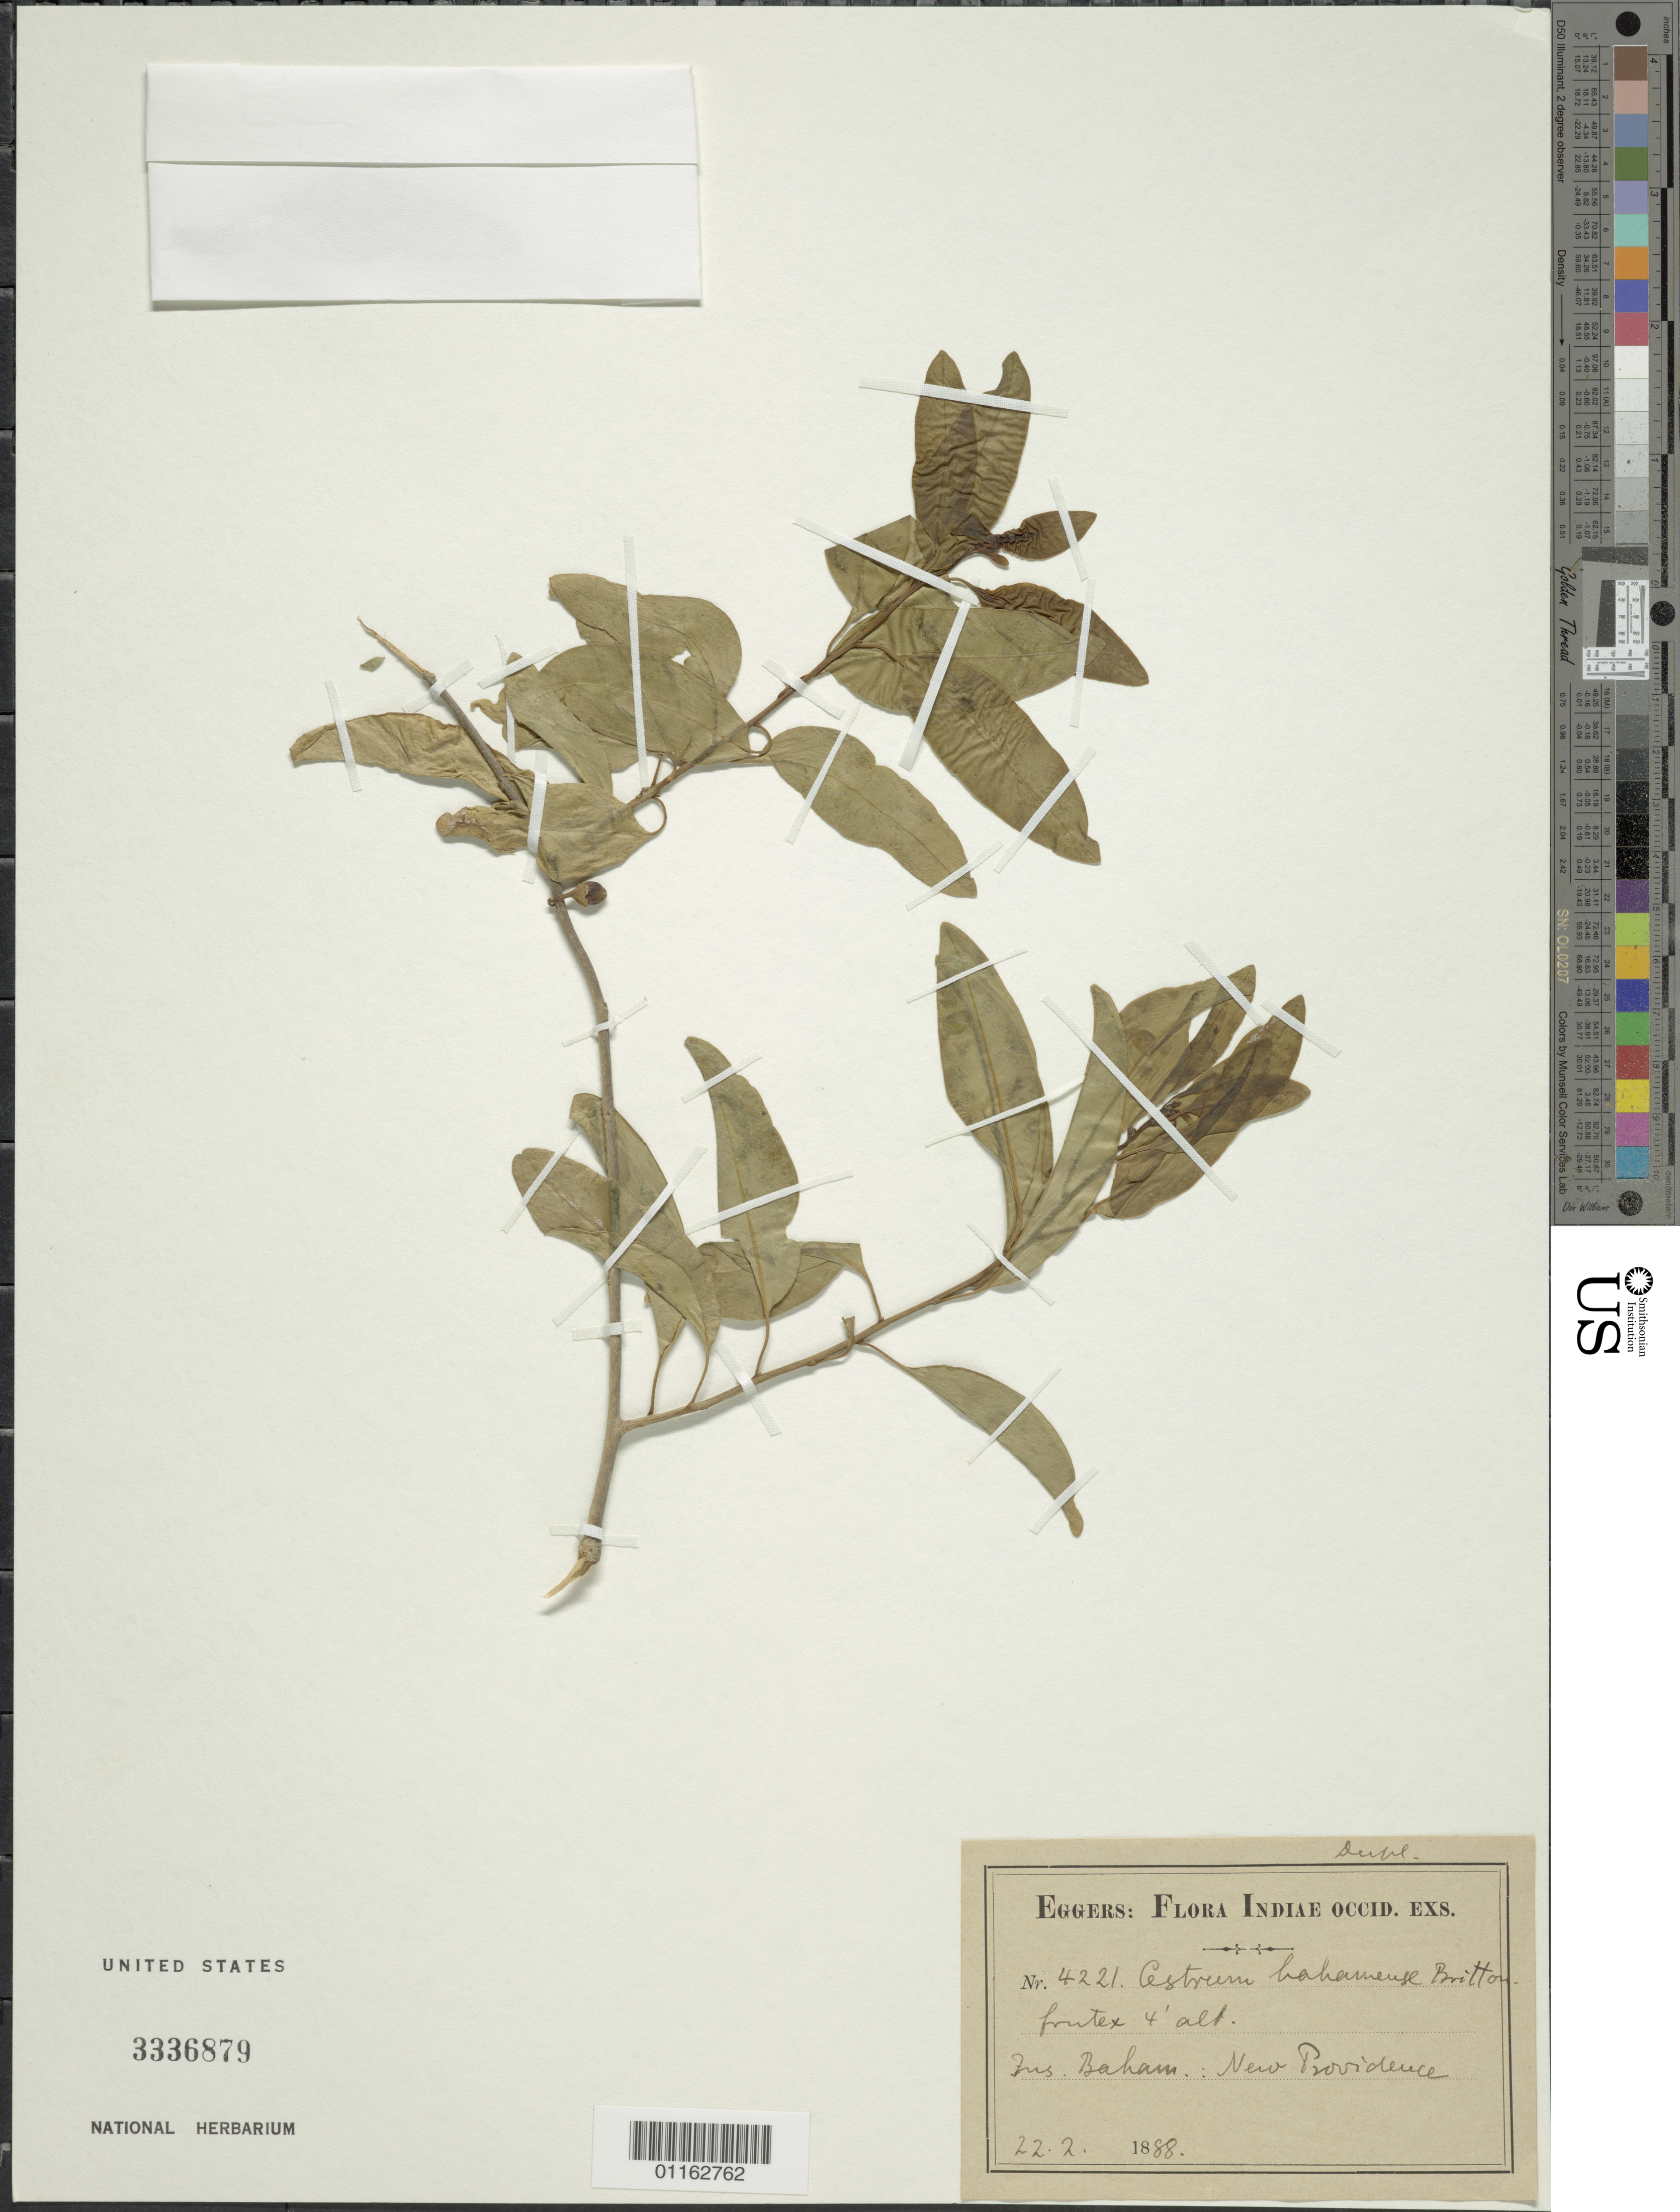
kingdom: Plantae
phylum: Tracheophyta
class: Magnoliopsida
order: Solanales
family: Solanaceae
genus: Cestrum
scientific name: Cestrum bahamense var. bahamense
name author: Britton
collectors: -. Eggers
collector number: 4221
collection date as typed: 22 Feb 1888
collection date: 1888-02-22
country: Bahamas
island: New Providence I.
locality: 4' tall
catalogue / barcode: US 3336879